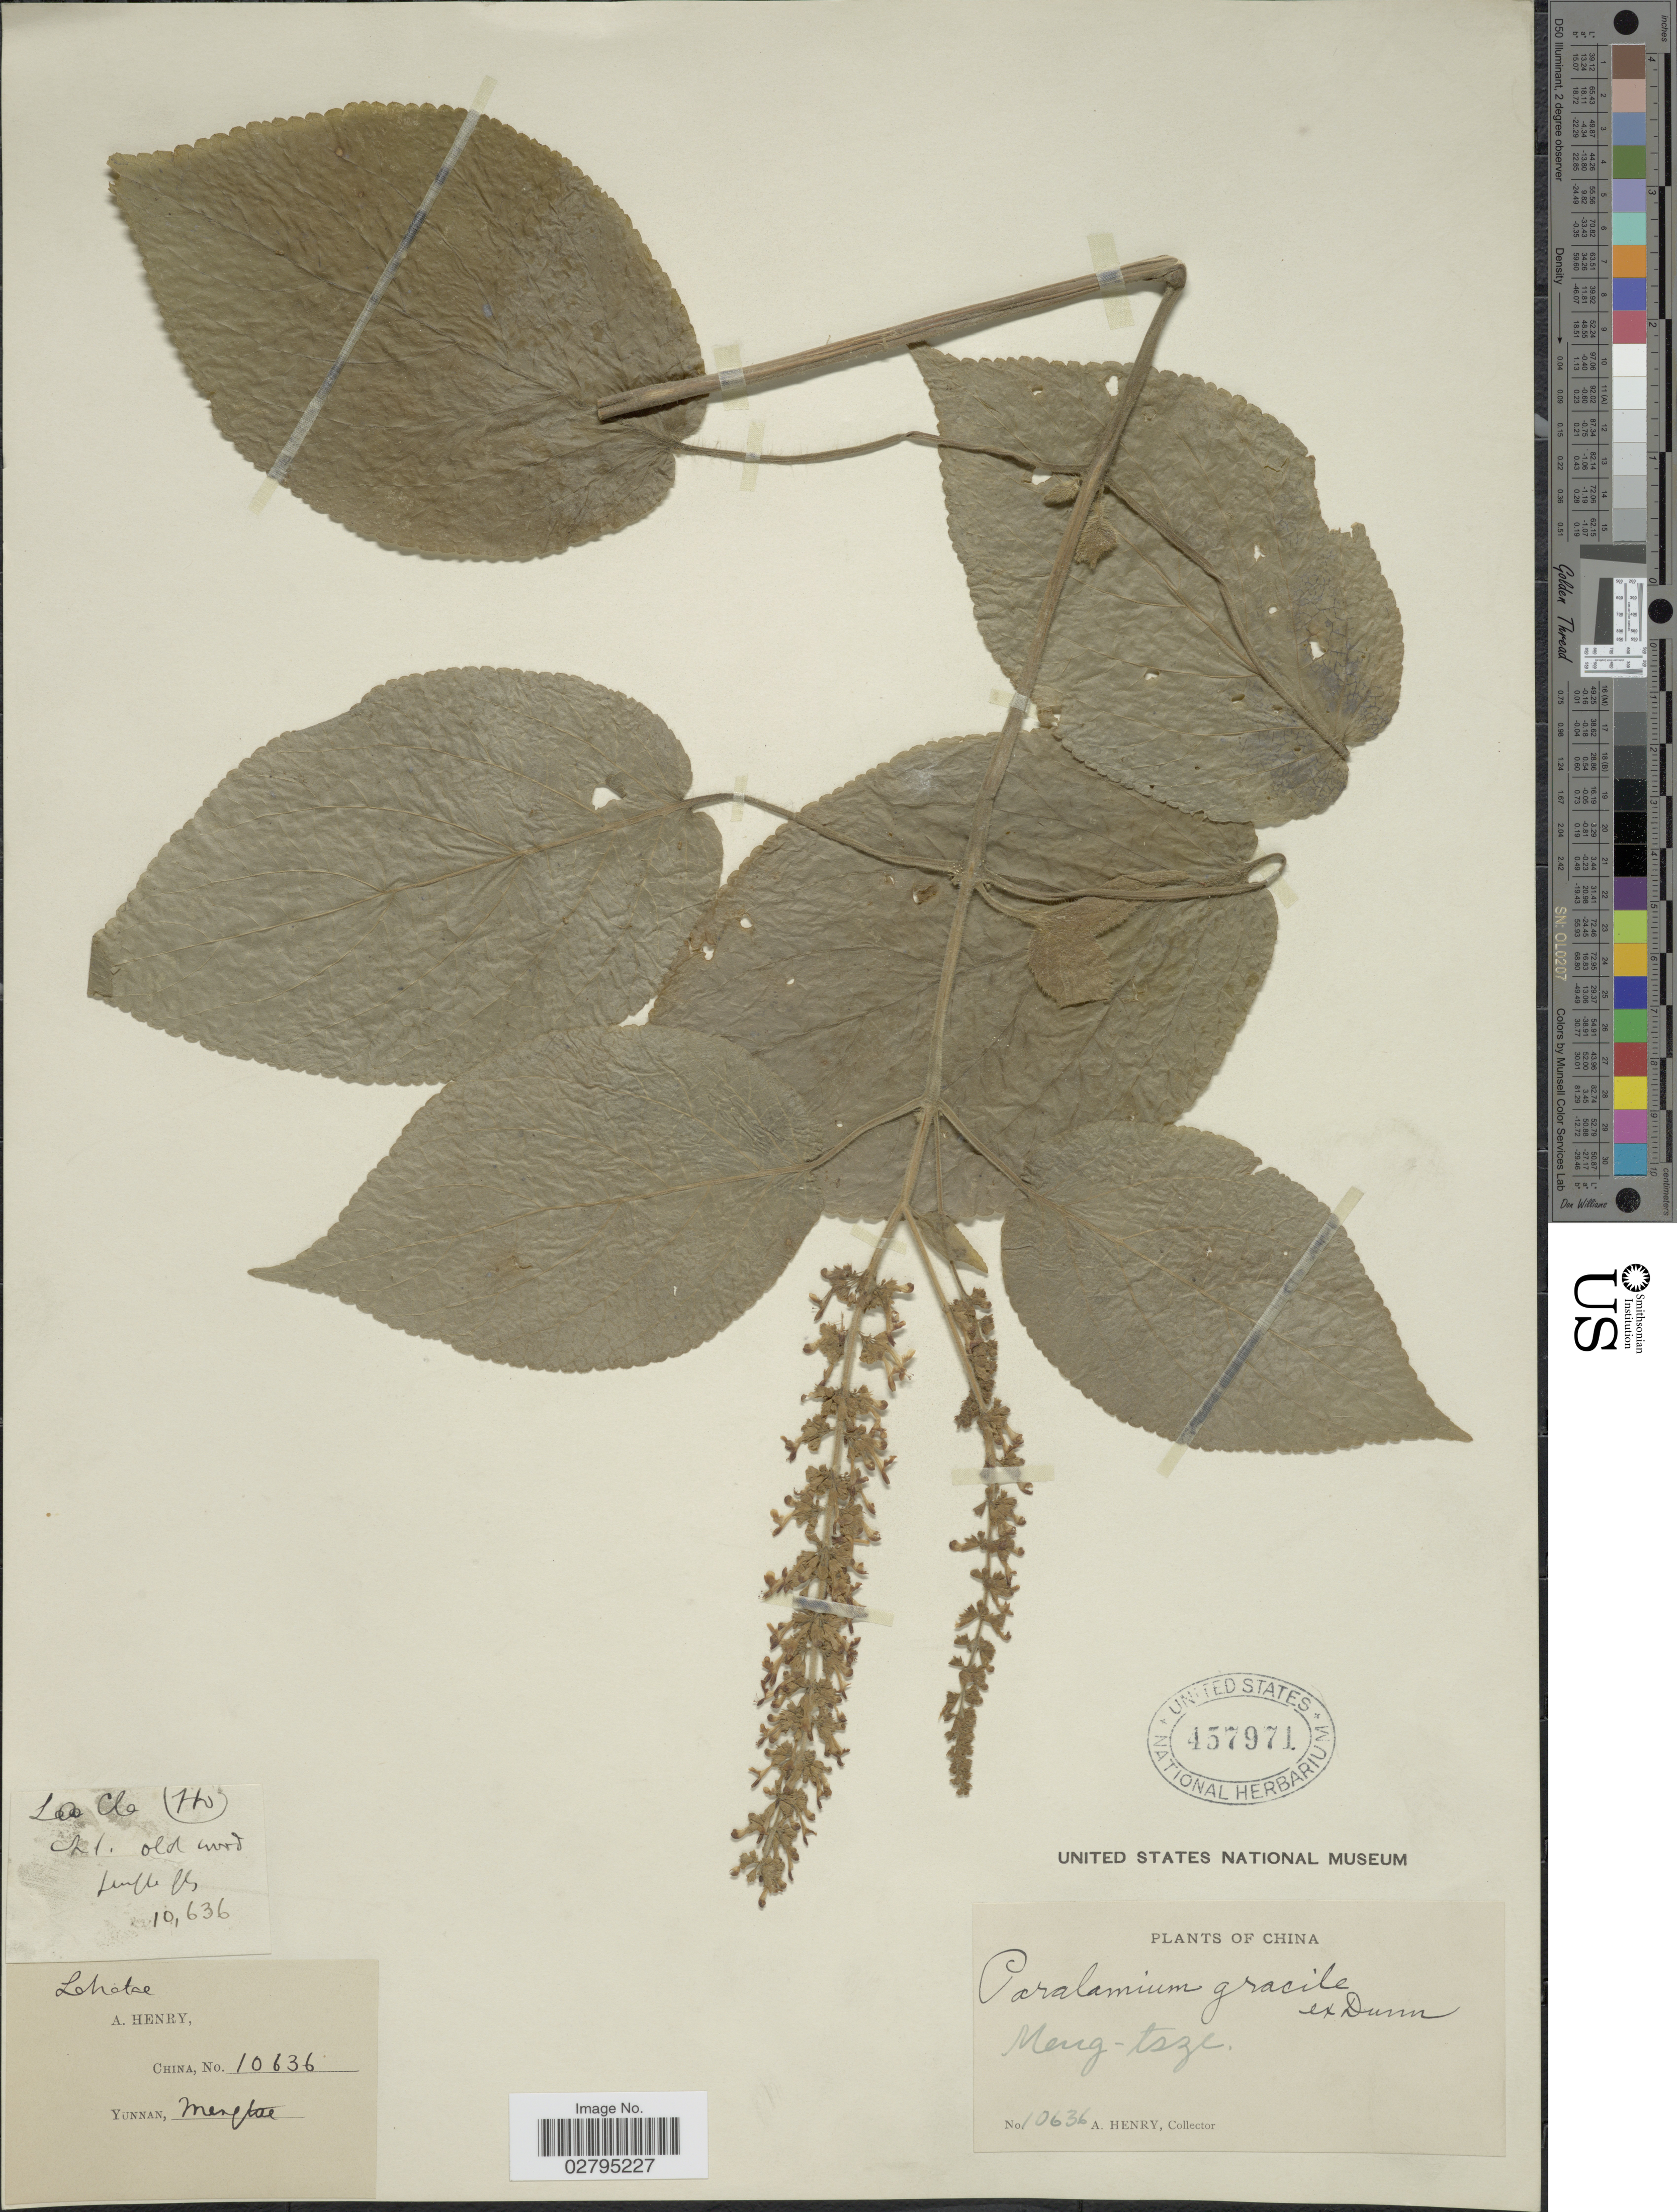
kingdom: Plantae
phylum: Tracheophyta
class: Magnoliopsida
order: Lamiales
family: Lamiaceae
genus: Paralamium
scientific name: Paralamium griffithii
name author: (Hook. f.) Suddee & A.J. Paton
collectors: A. Henry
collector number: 10636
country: China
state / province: Yunnan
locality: Mengtze.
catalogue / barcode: US 457971